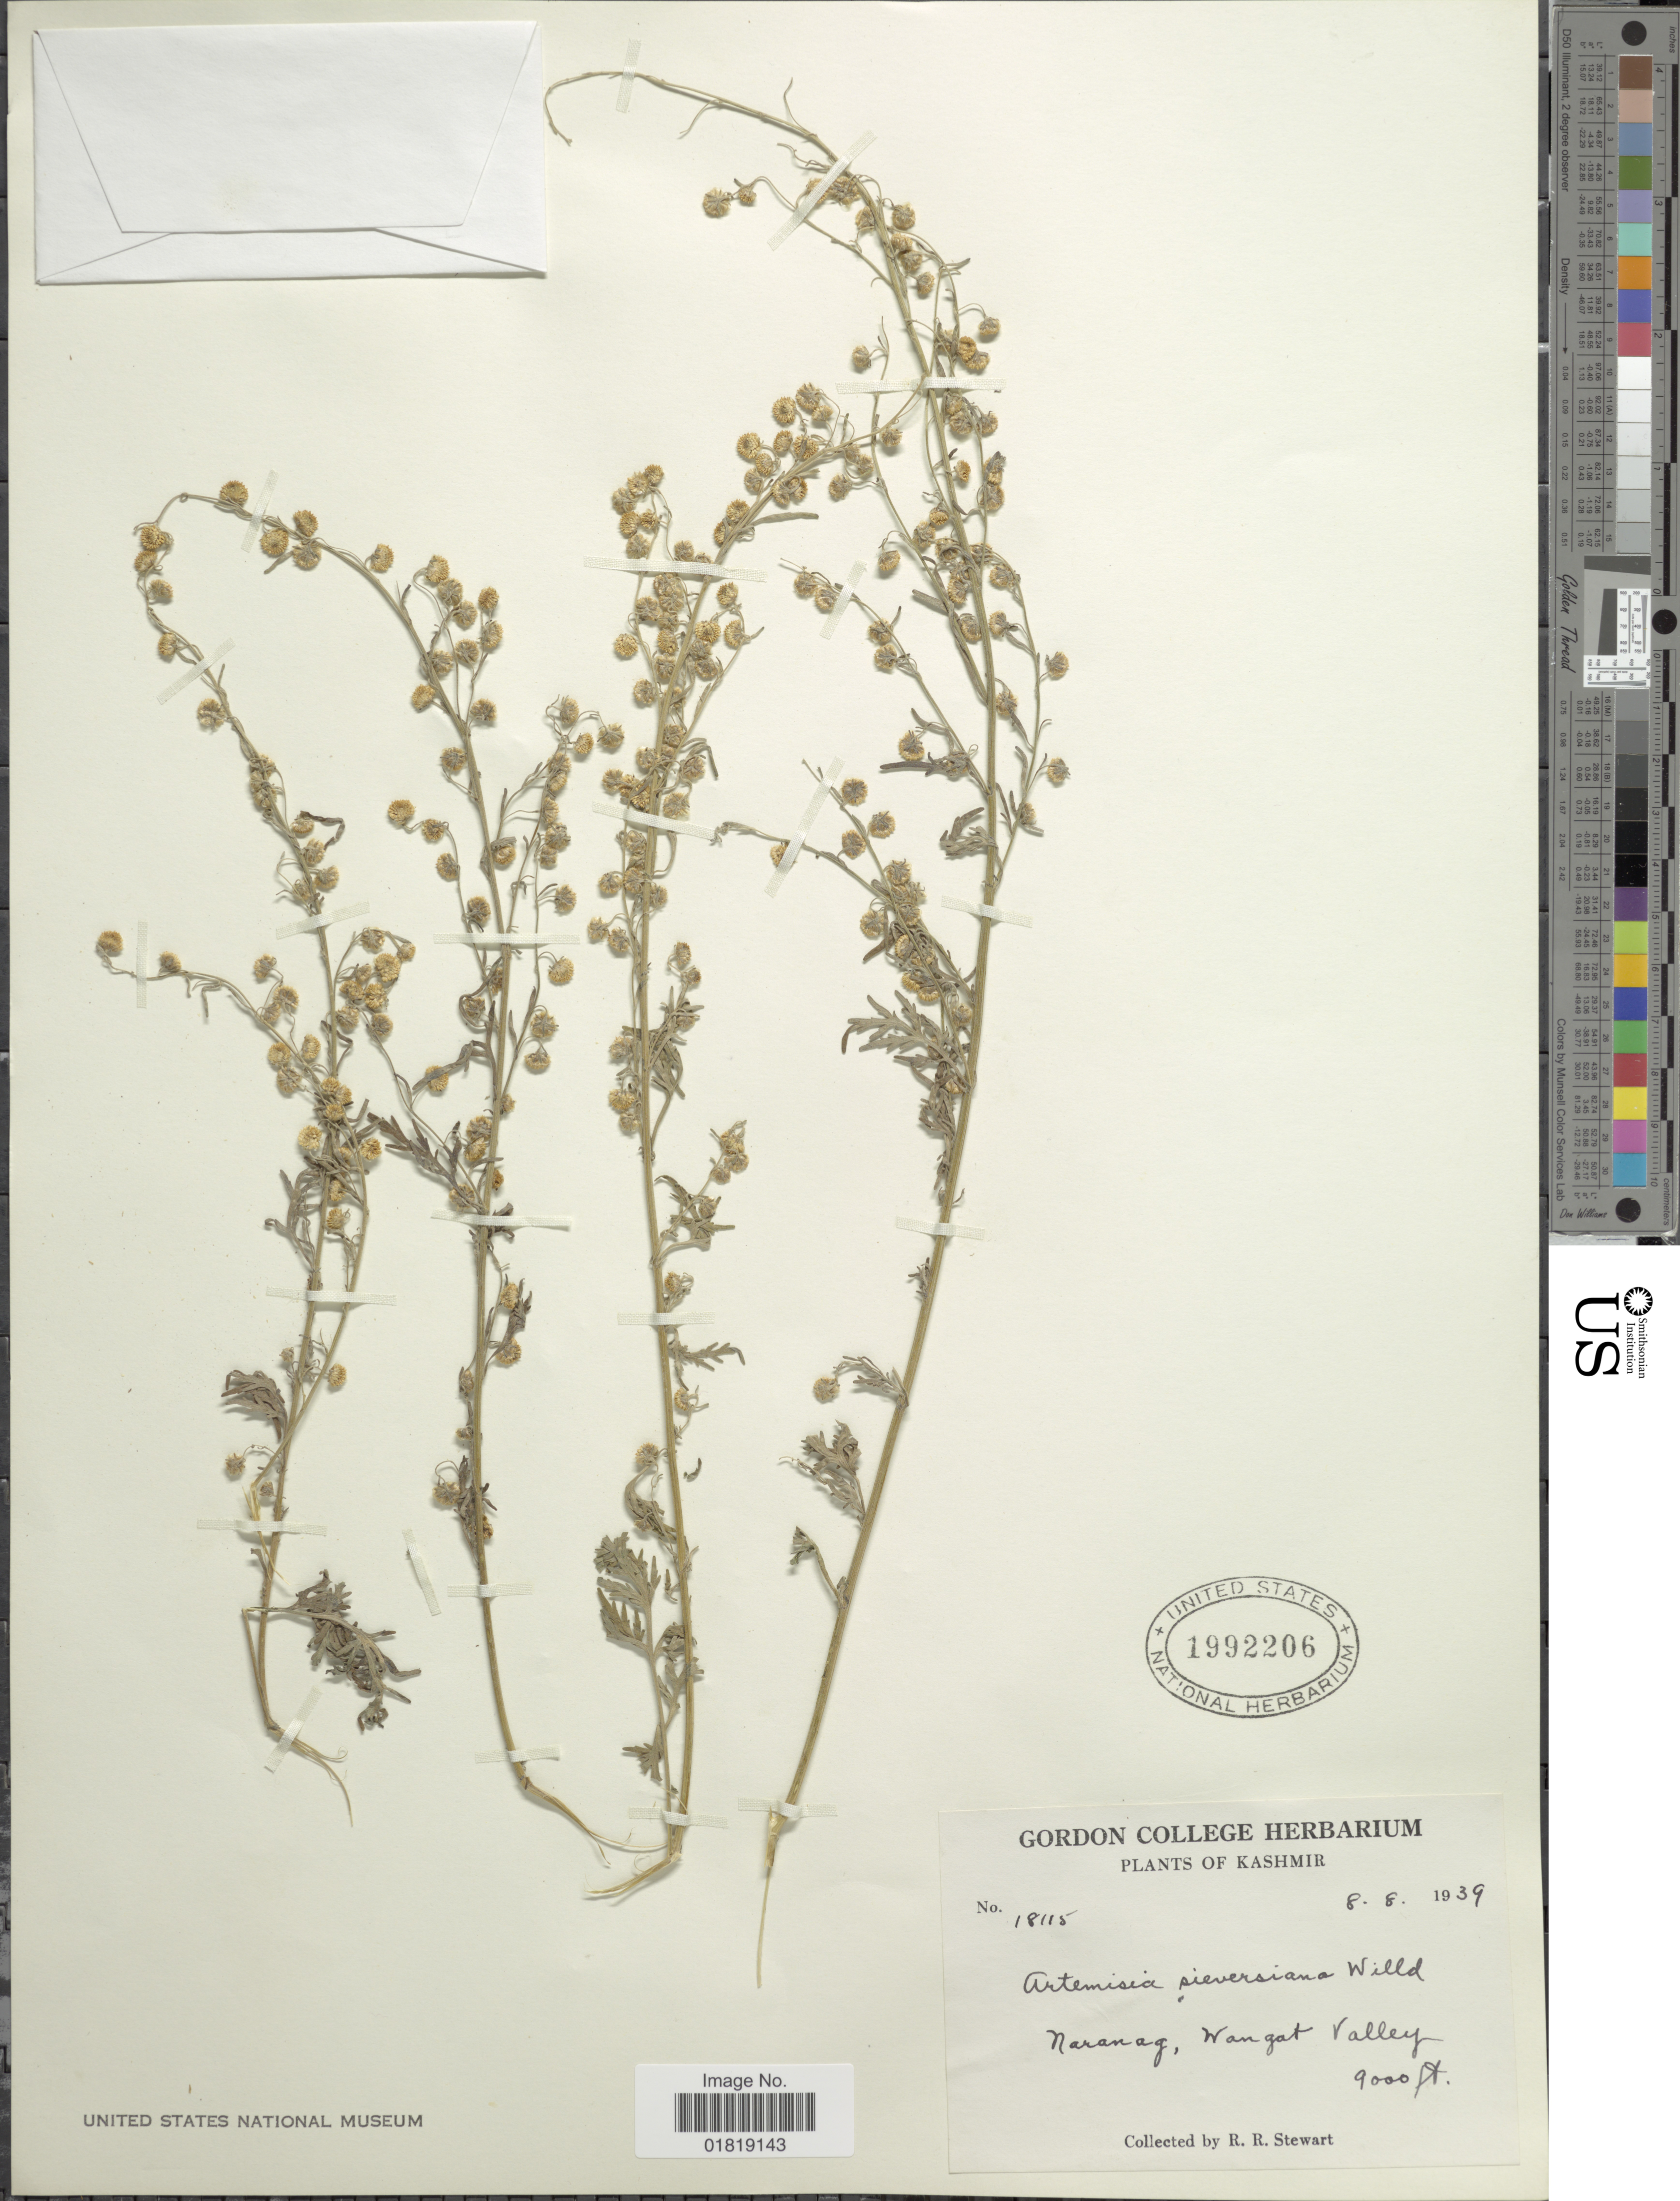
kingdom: Plantae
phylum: Tracheophyta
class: Magnoliopsida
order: Asterales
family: Asteraceae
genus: Artemisia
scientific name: Artemisia sieversiana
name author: Willd.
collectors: R. R. Stewart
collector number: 18115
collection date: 1939-08-08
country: India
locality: Naranag, Wangata Valley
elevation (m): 2743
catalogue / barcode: US 1992206